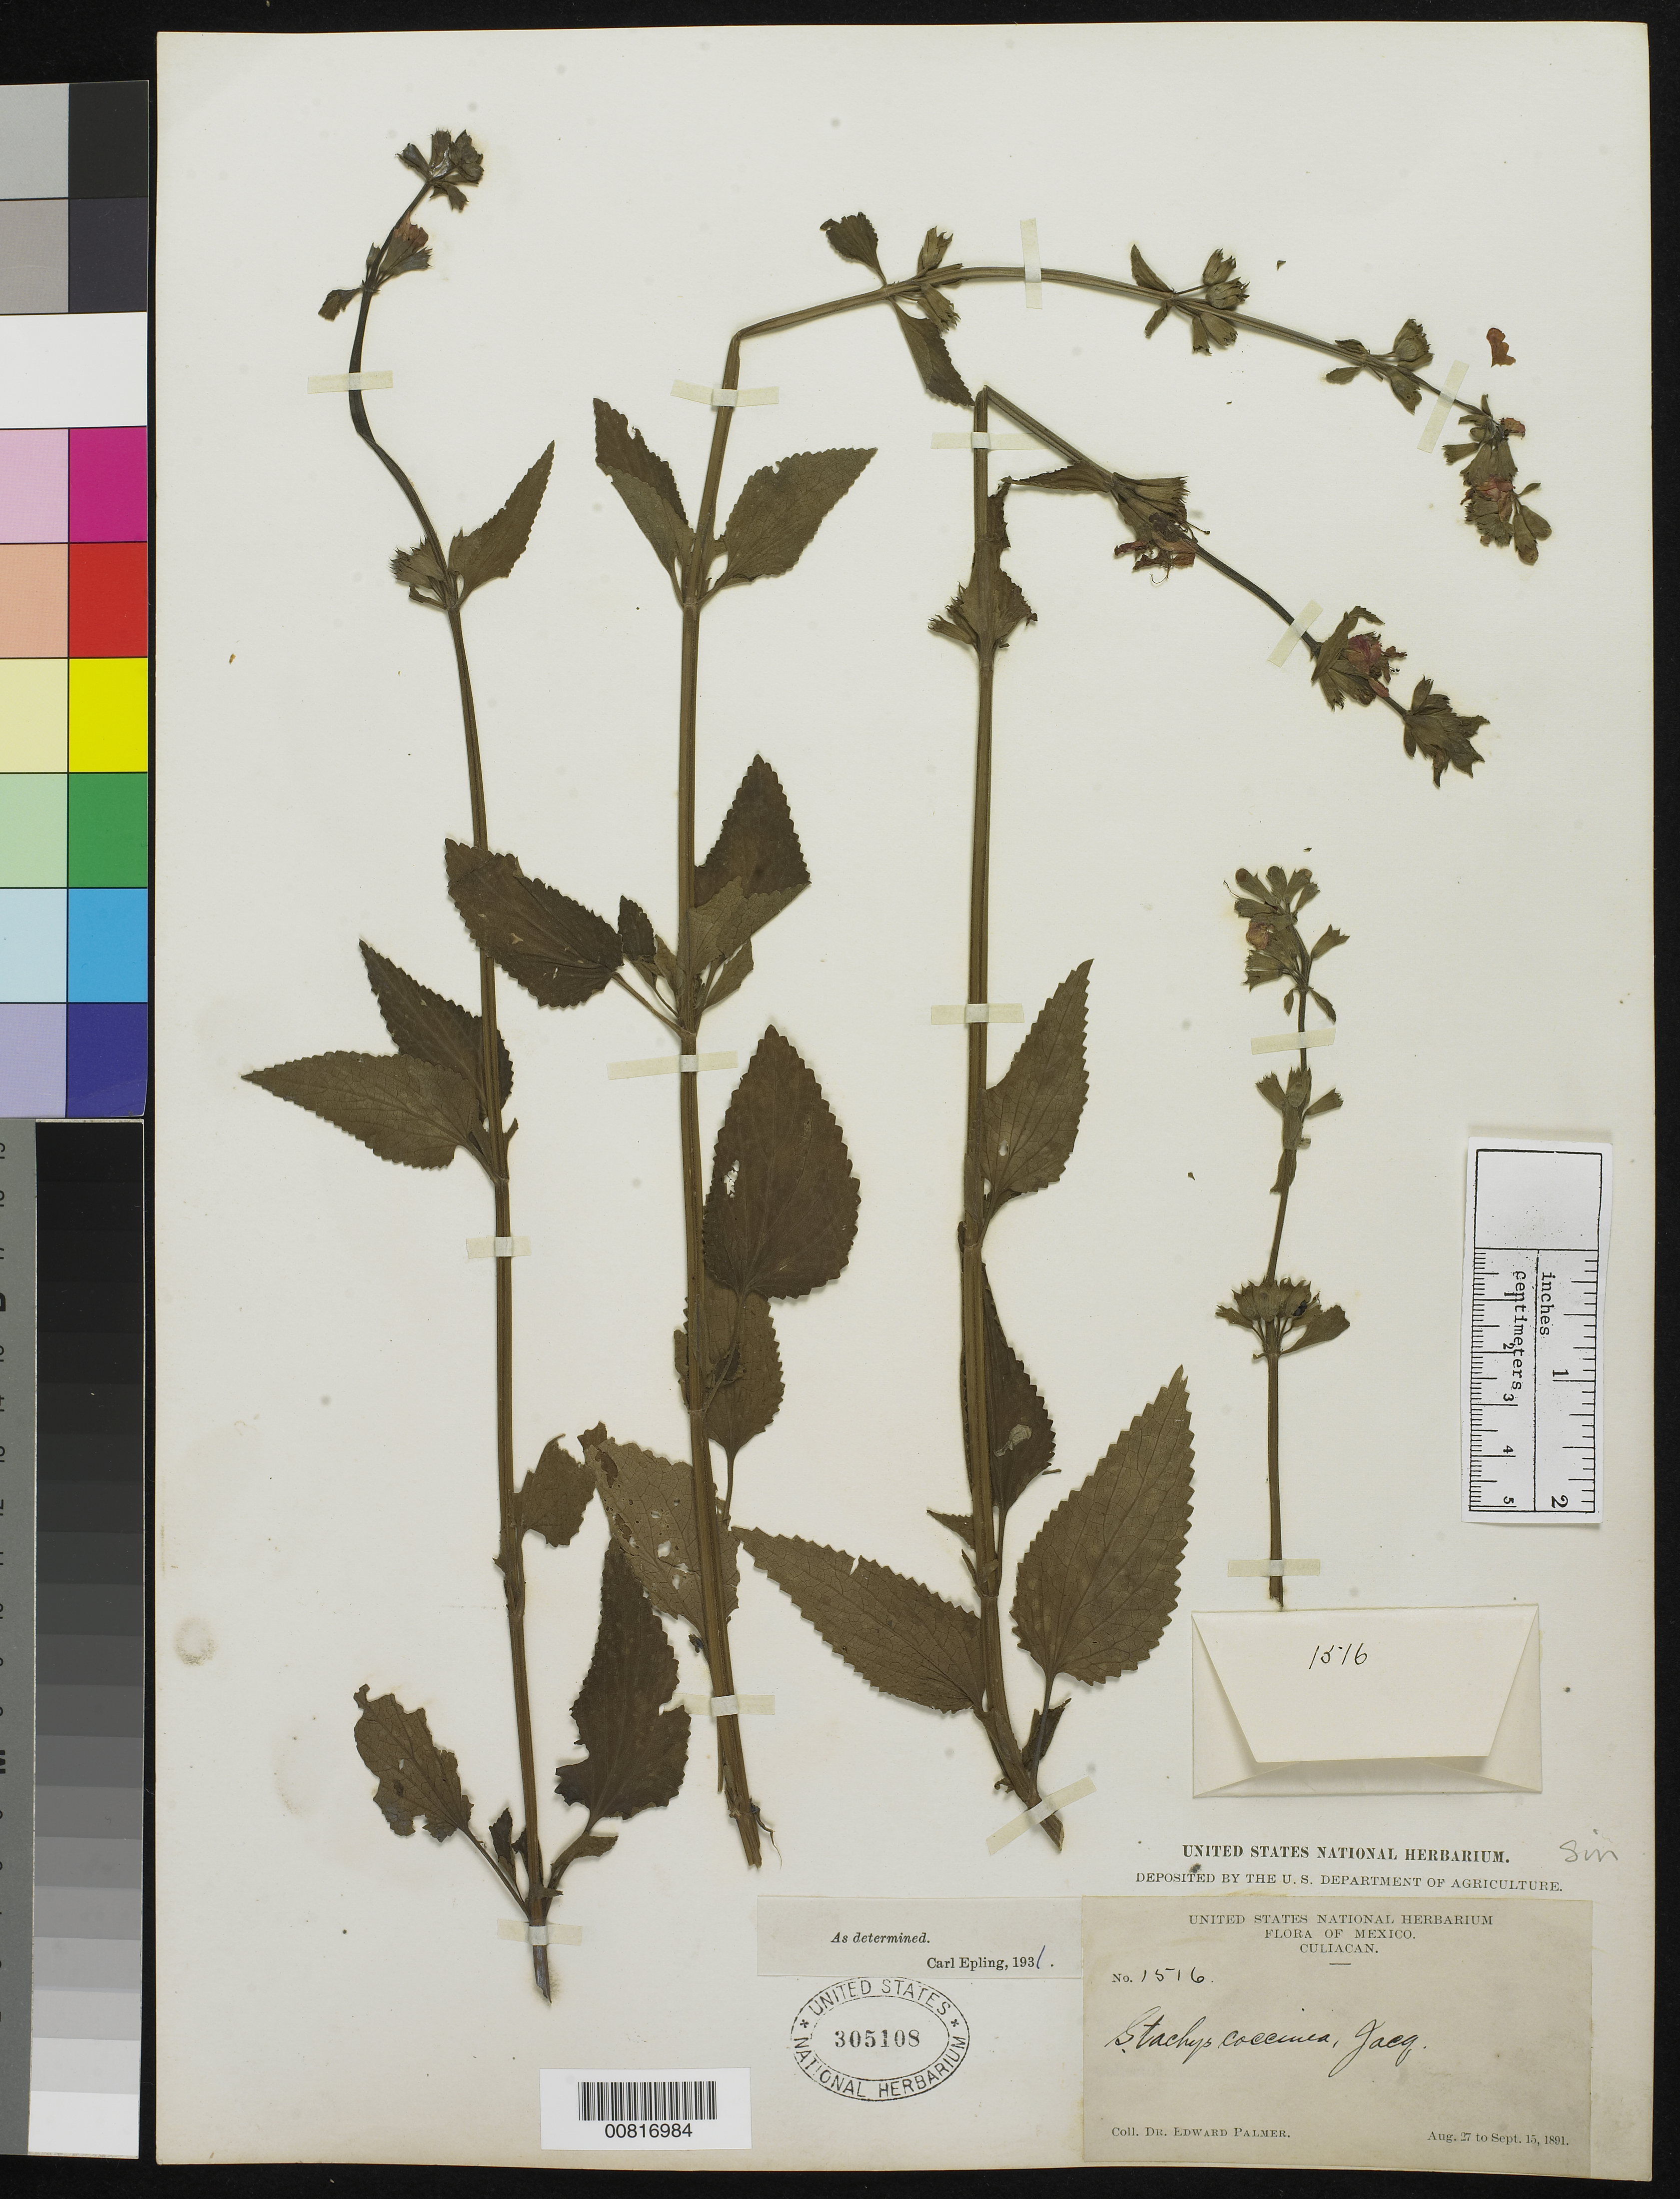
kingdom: Plantae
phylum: Tracheophyta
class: Magnoliopsida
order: Lamiales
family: Lamiaceae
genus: Stachys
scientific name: Stachys coccinea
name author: Ortega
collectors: E. Palmer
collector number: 1516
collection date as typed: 27 Aug 1891 to 15 Sep 1891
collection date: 1891-08-27/1891-09-15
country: Mexico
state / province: Sinaloa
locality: Culiacan, Sinaloa.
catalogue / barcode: US 305108